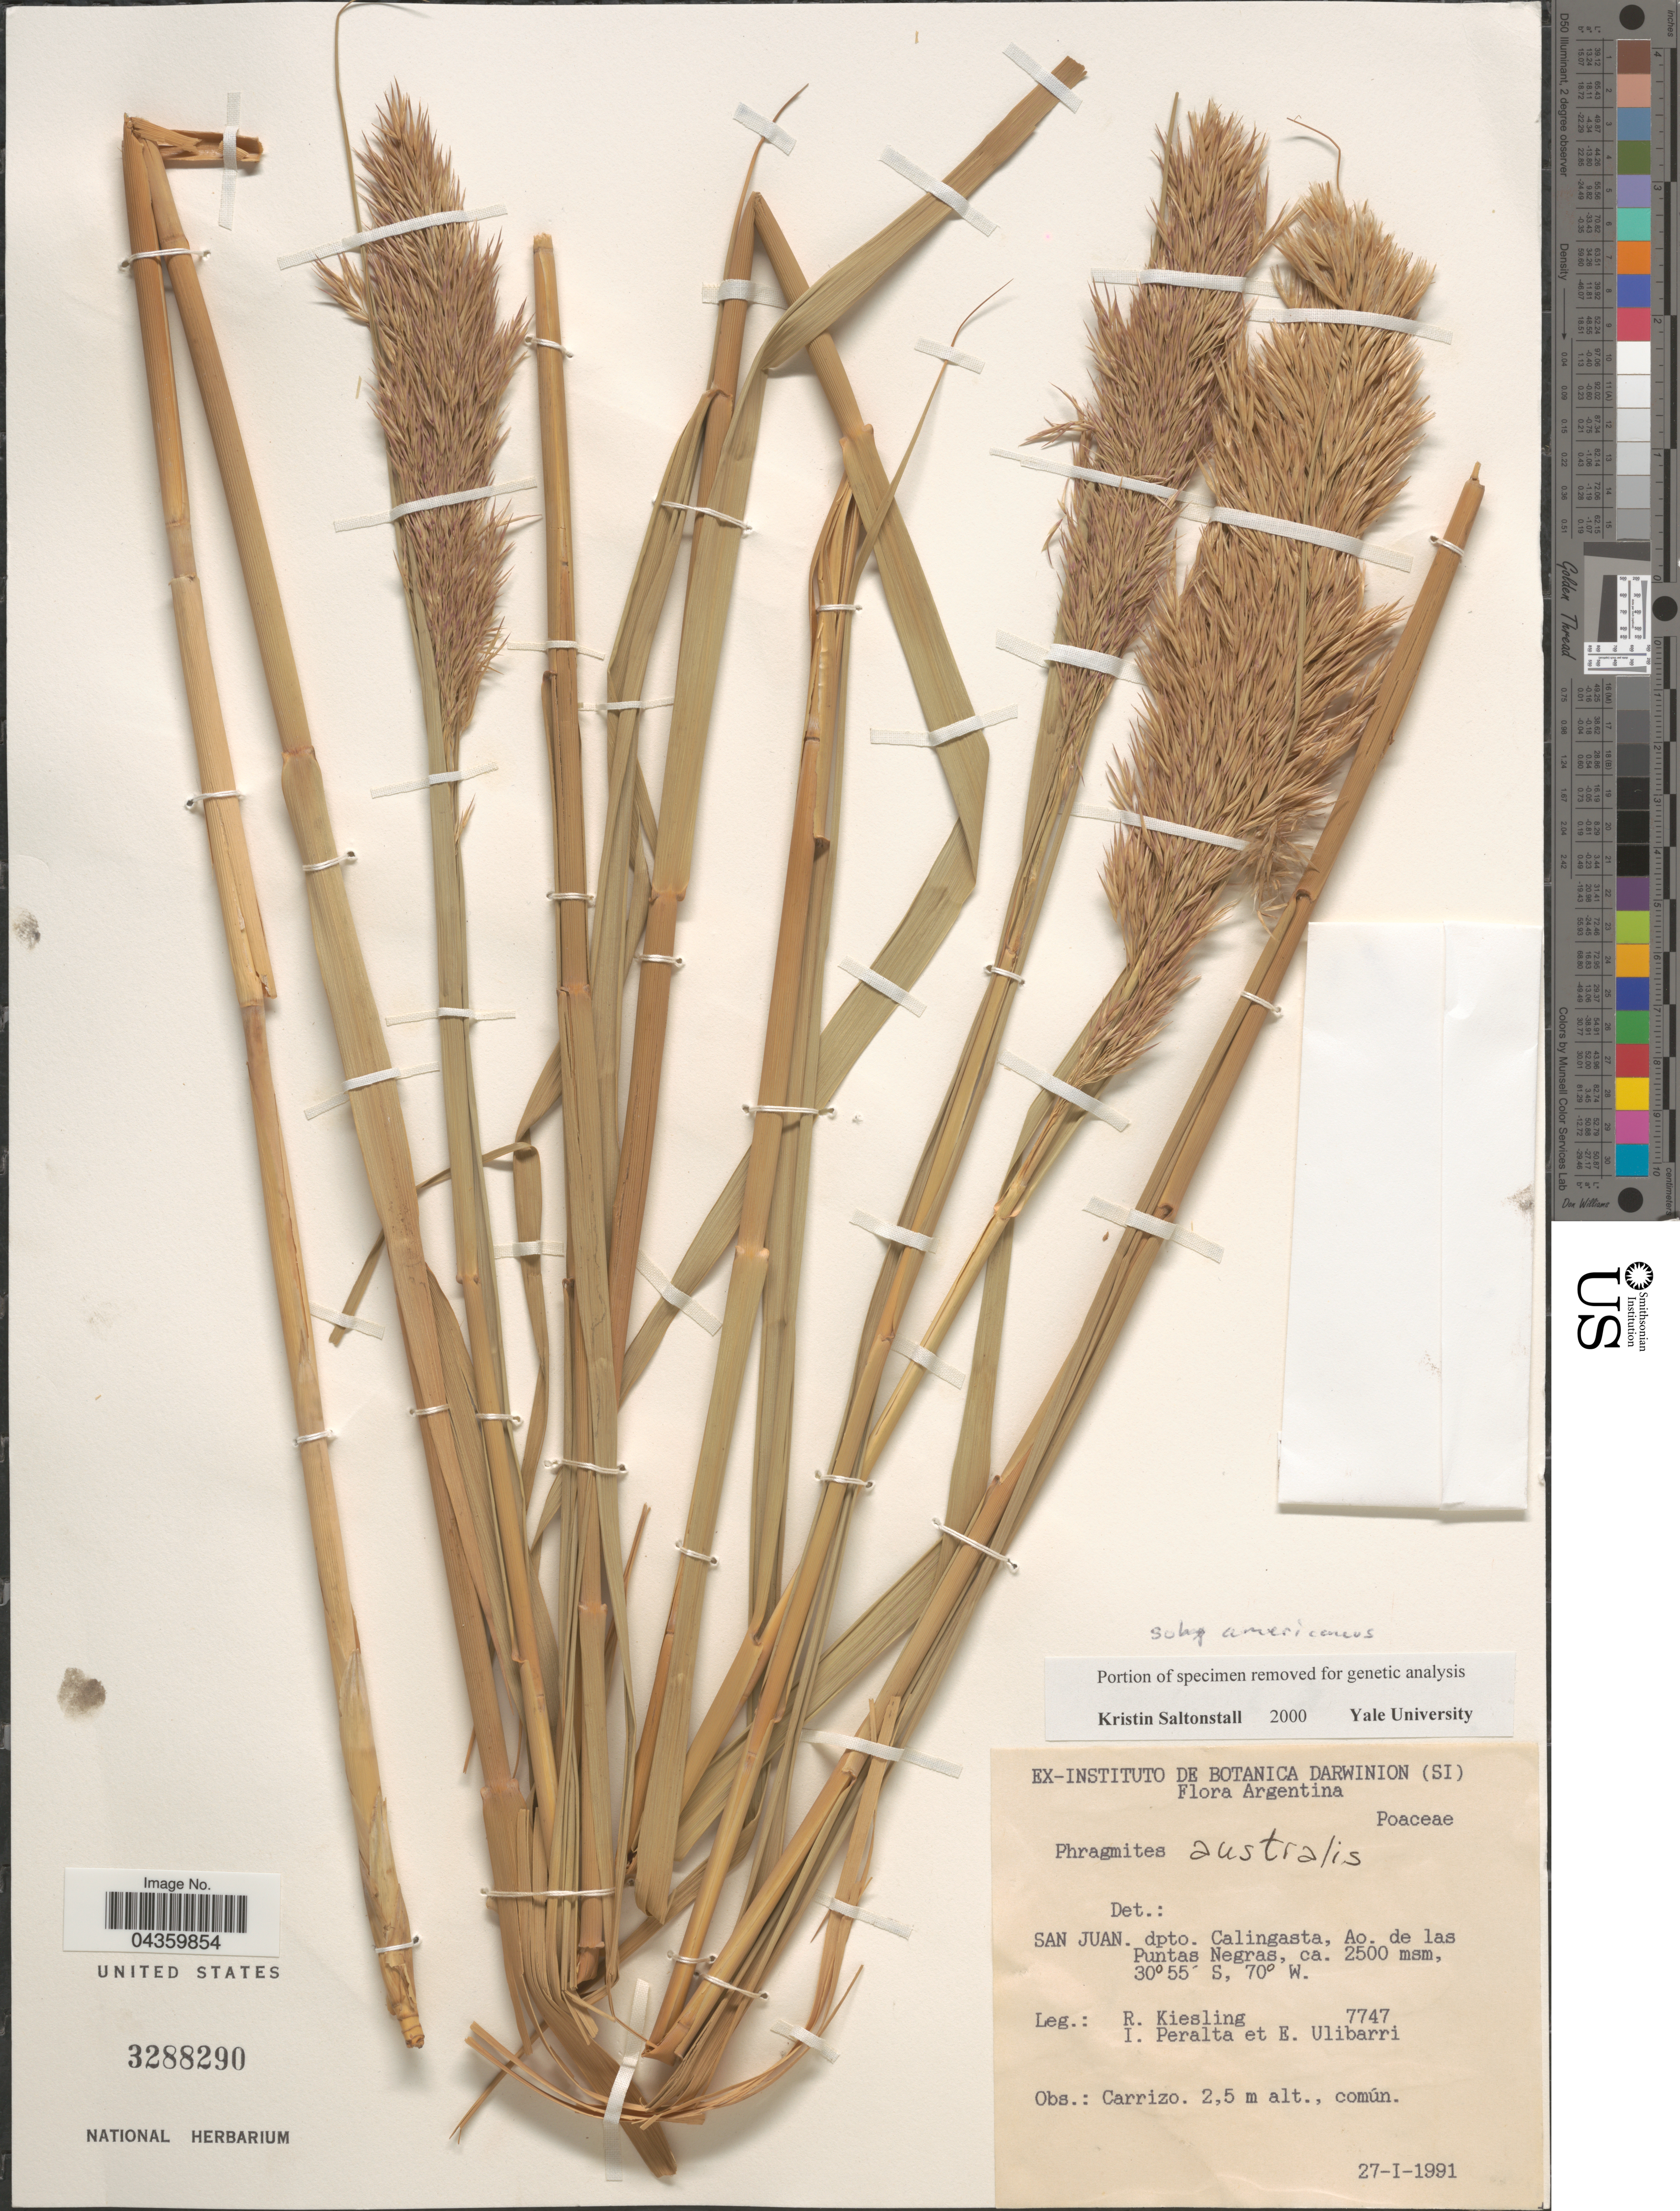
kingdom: Plantae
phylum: Tracheophyta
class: Liliopsida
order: Poales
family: Poaceae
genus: Phragmites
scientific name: Phragmites australis subsp. americanus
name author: Saltonstall & et al.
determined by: Soreng, Robert J., Research Associate (BOT), Smithsonian Institution - National Museum of Natural History (UNITED STATES)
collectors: R. Kiesling, I. Peralta & E. Ulibarri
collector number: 7747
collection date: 1991-01-27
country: Argentina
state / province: San Juan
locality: Dpto. Calingasta, Ao. de las Puntas Negras.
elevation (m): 2500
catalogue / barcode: US 3288290